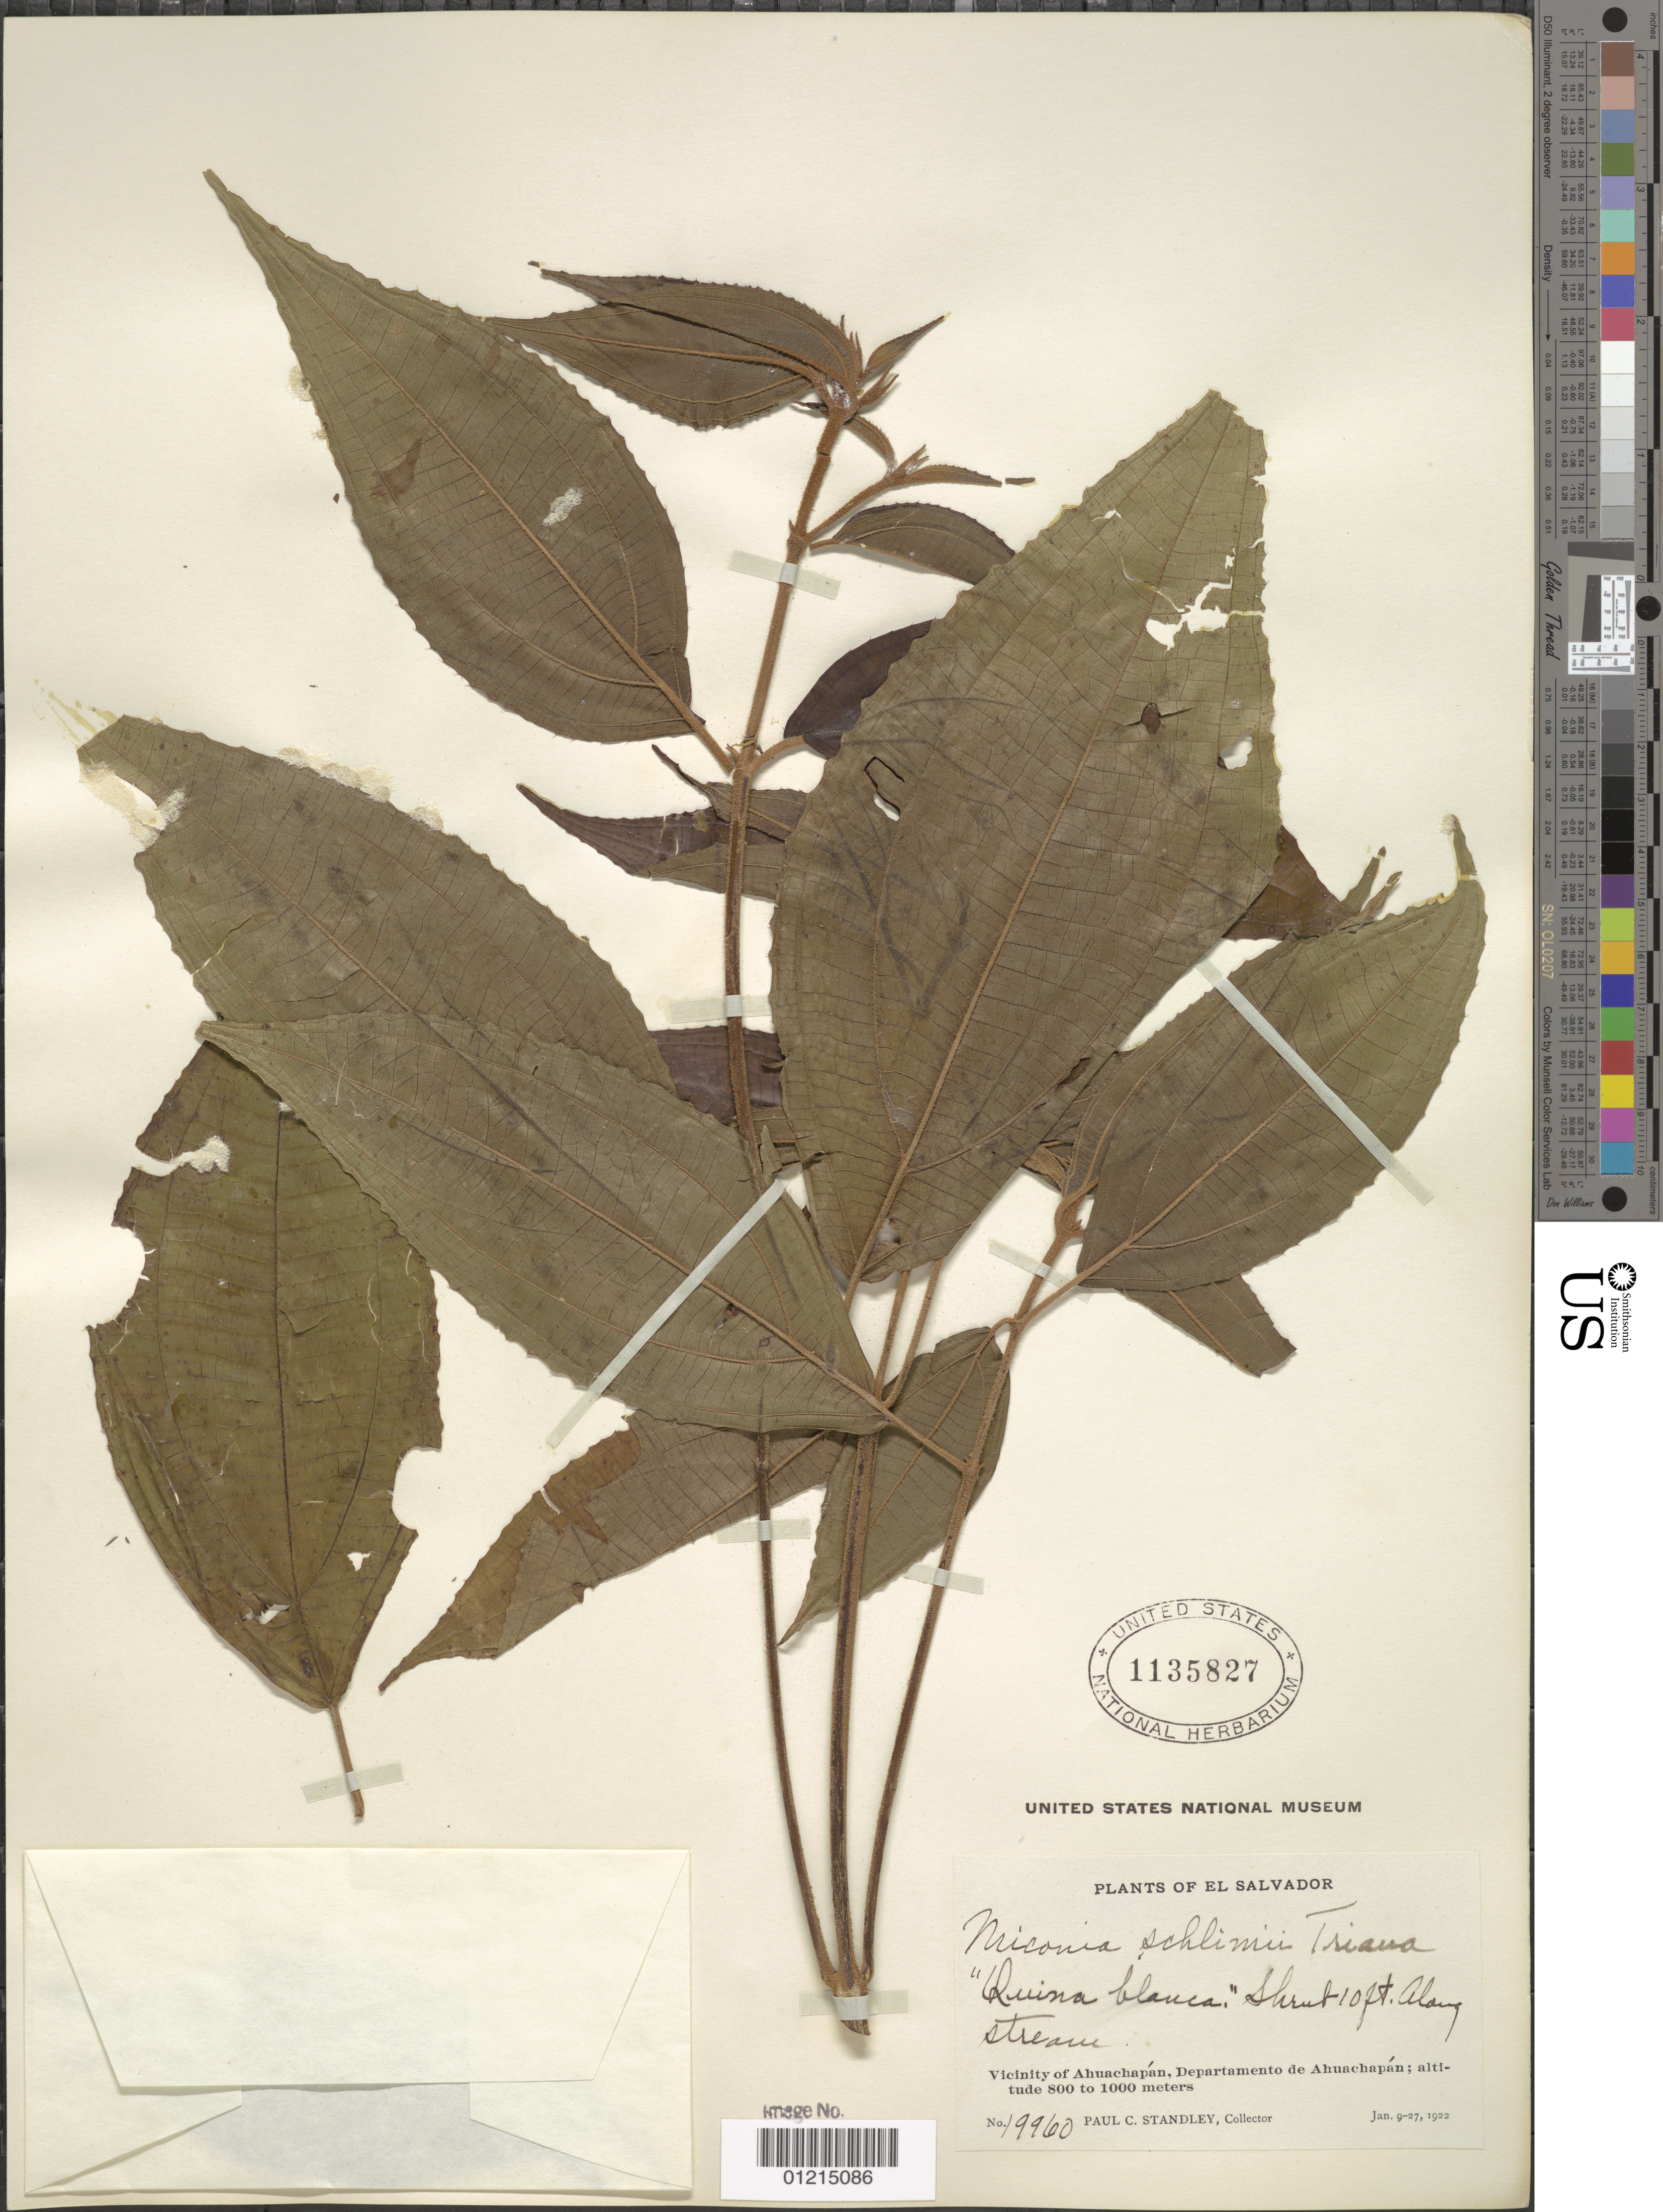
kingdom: Plantae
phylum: Tracheophyta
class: Magnoliopsida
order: Myrtales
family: Melastomataceae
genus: Miconia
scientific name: Miconia schlimii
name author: Triana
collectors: P. C. Standley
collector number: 19960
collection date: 1922-01-09/1922-01-27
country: El Salvador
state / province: Ahuachapán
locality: Vicinity of Ahuachapan.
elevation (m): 800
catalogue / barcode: US 1135827